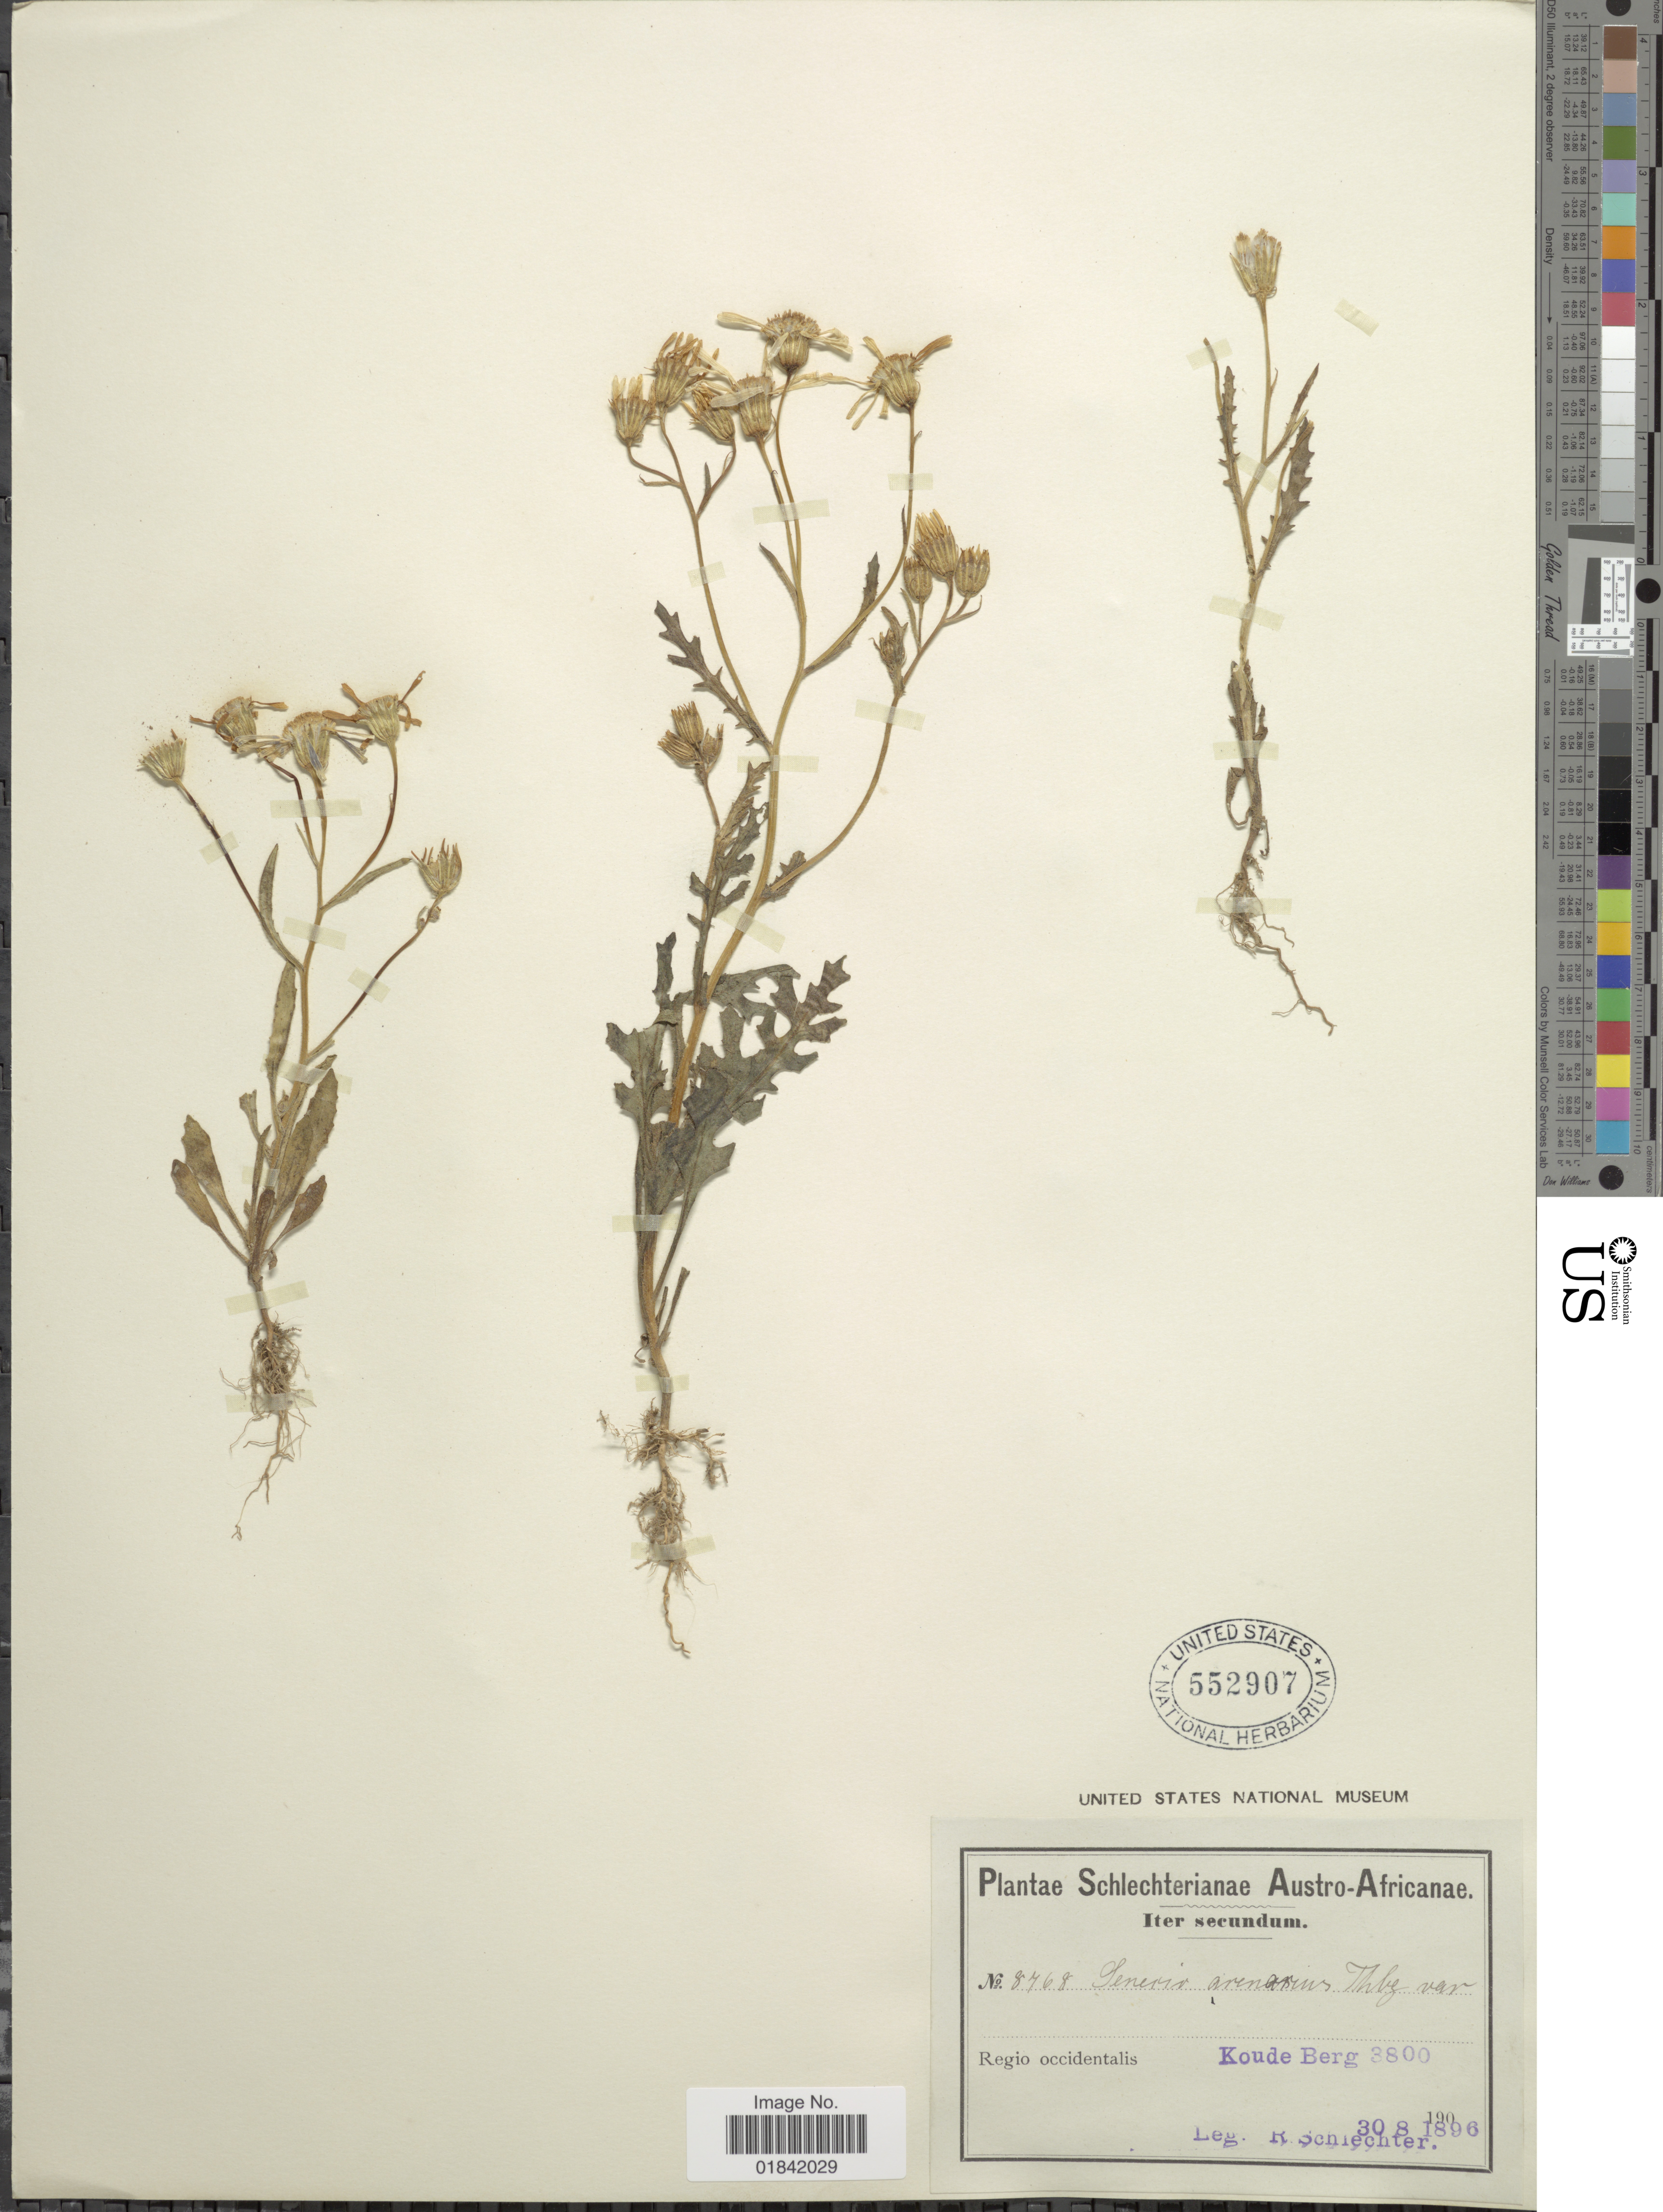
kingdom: Plantae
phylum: Tracheophyta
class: Magnoliopsida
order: Asterales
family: Asteraceae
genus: Senecio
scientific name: Senecio arenarius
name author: Thunb.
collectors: F. R. R. Schlechter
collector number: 8768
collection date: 1896-08-30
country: South Africa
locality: Austro-Africanae, Regio occidentalis, Koude Berg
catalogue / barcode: US 552907